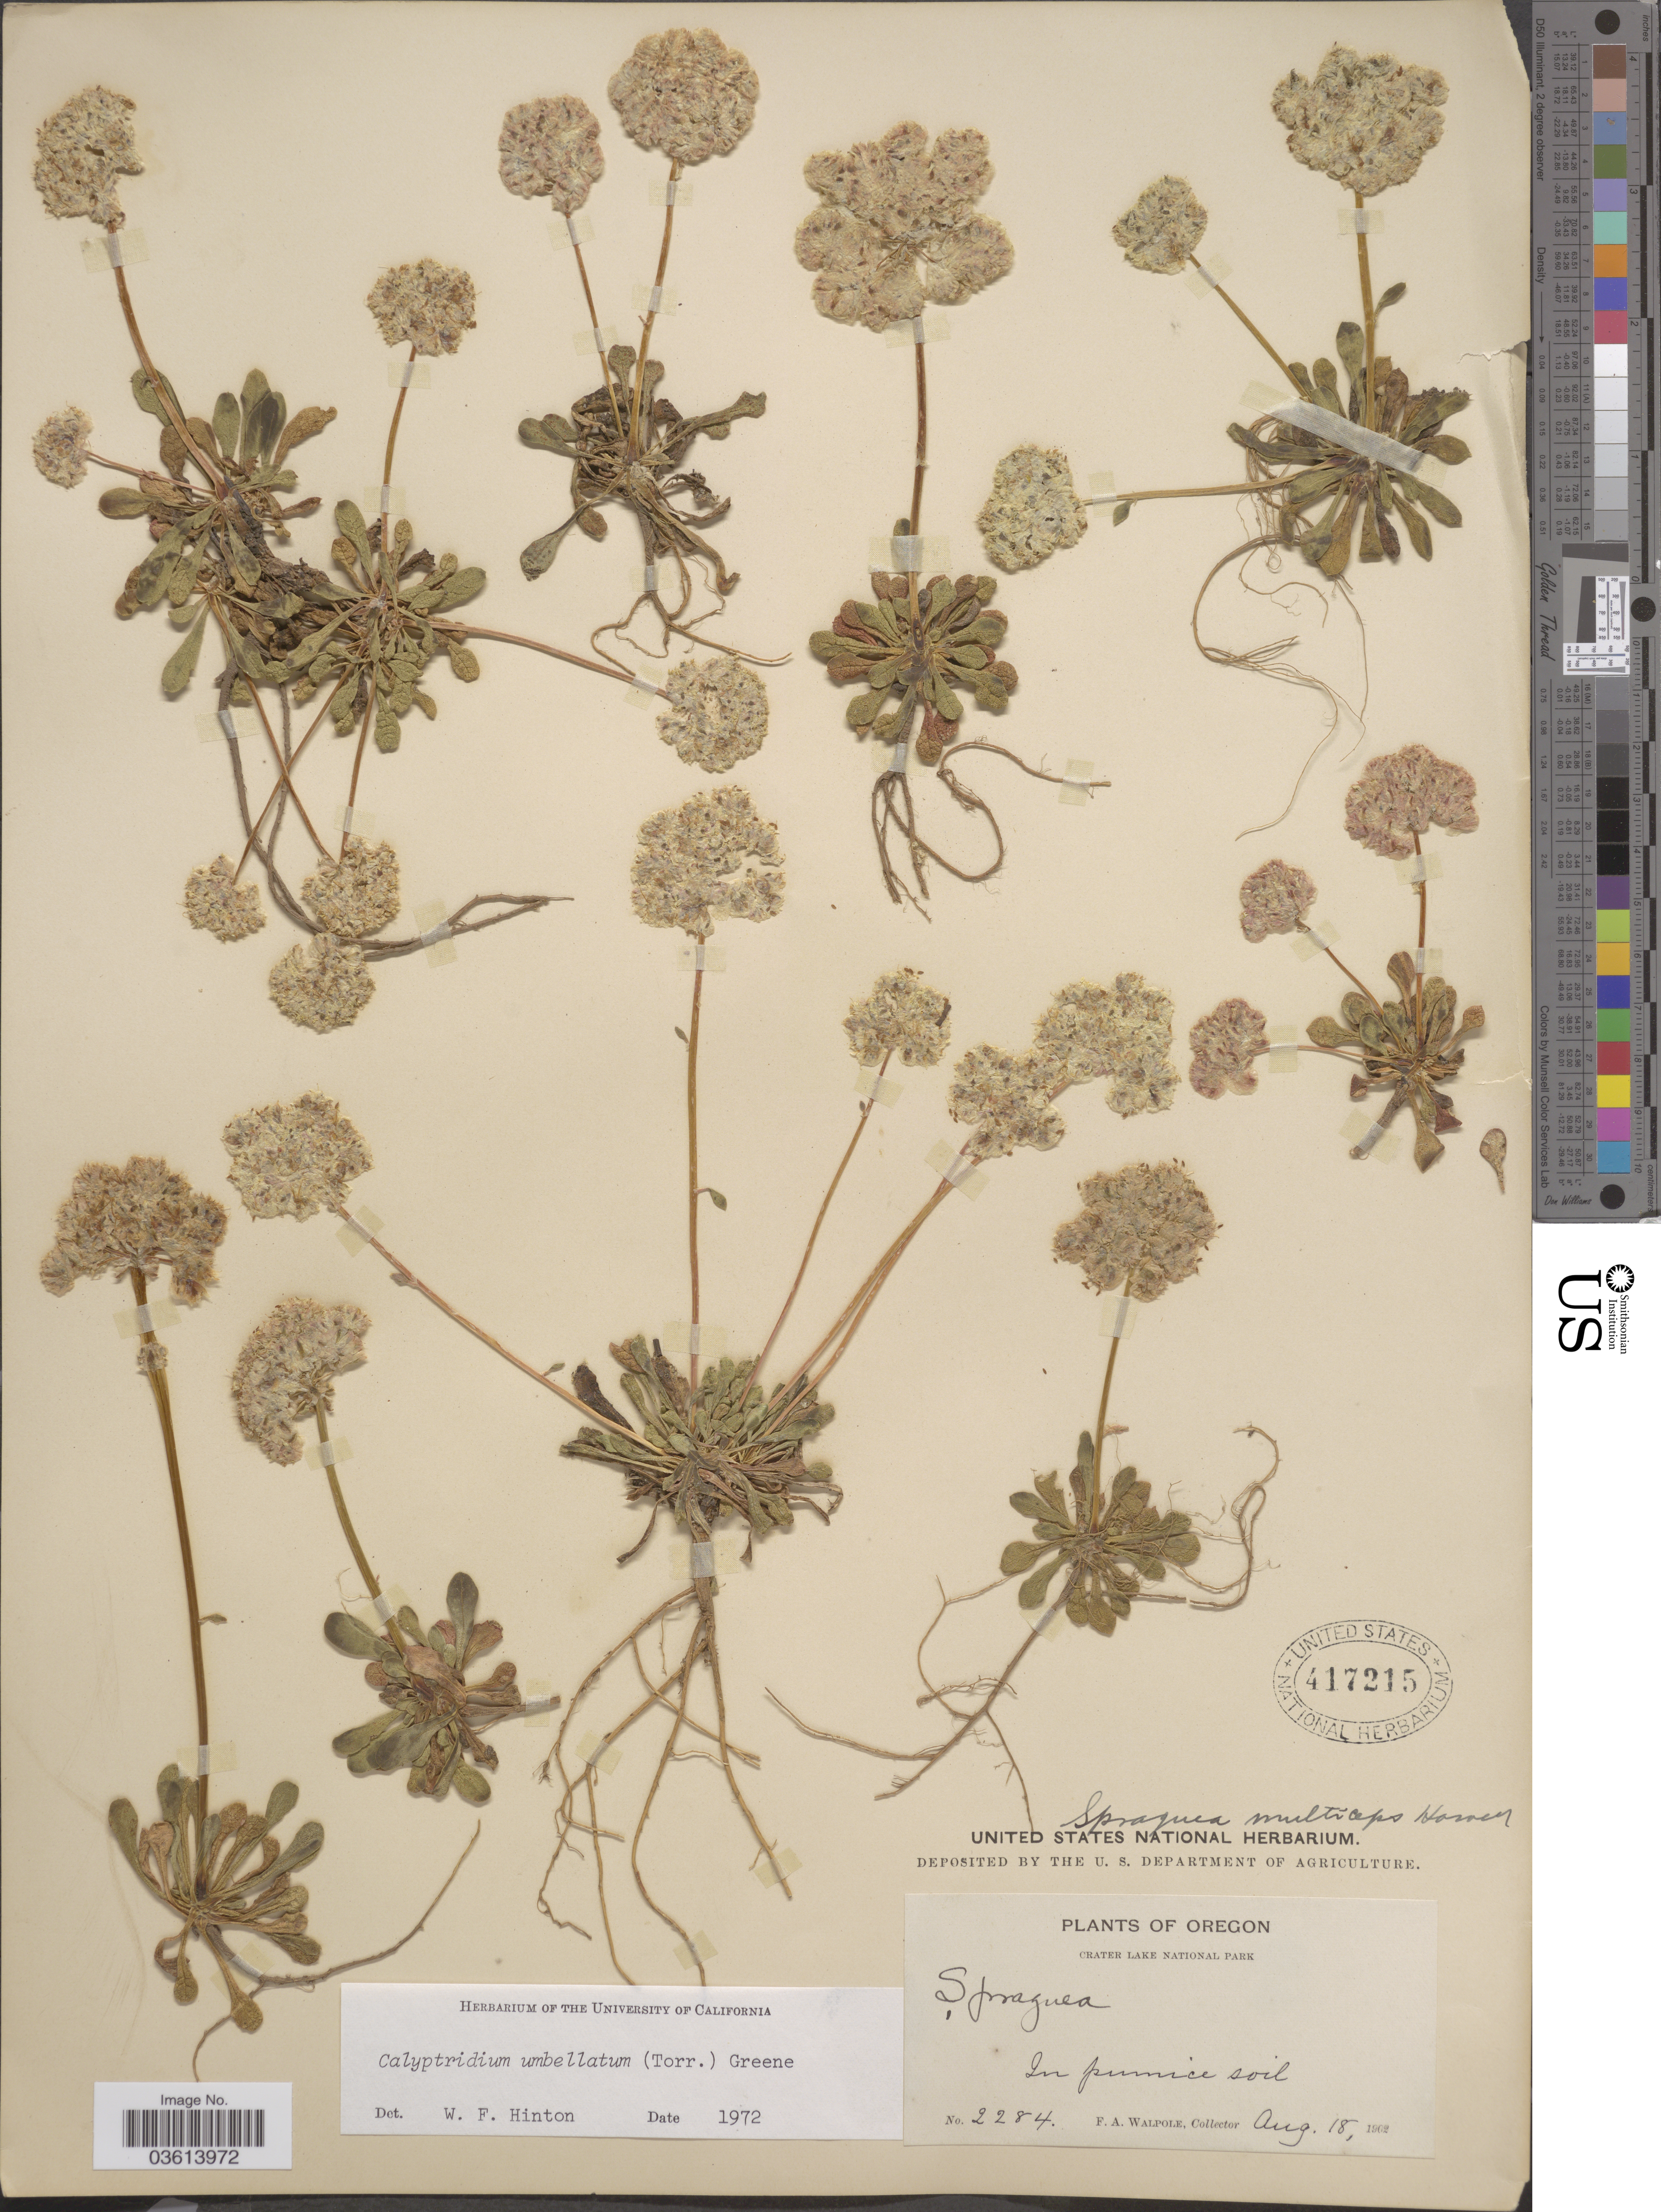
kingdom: Plantae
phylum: Tracheophyta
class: Magnoliopsida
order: Caryophyllales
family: Montiaceae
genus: Calyptridium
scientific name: Calyptridium umbellatum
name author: (Torr.) Greene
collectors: F. Walpole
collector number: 2284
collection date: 1902-08-18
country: United States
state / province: Oregon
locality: Crater Lake National Park.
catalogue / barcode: US 417215